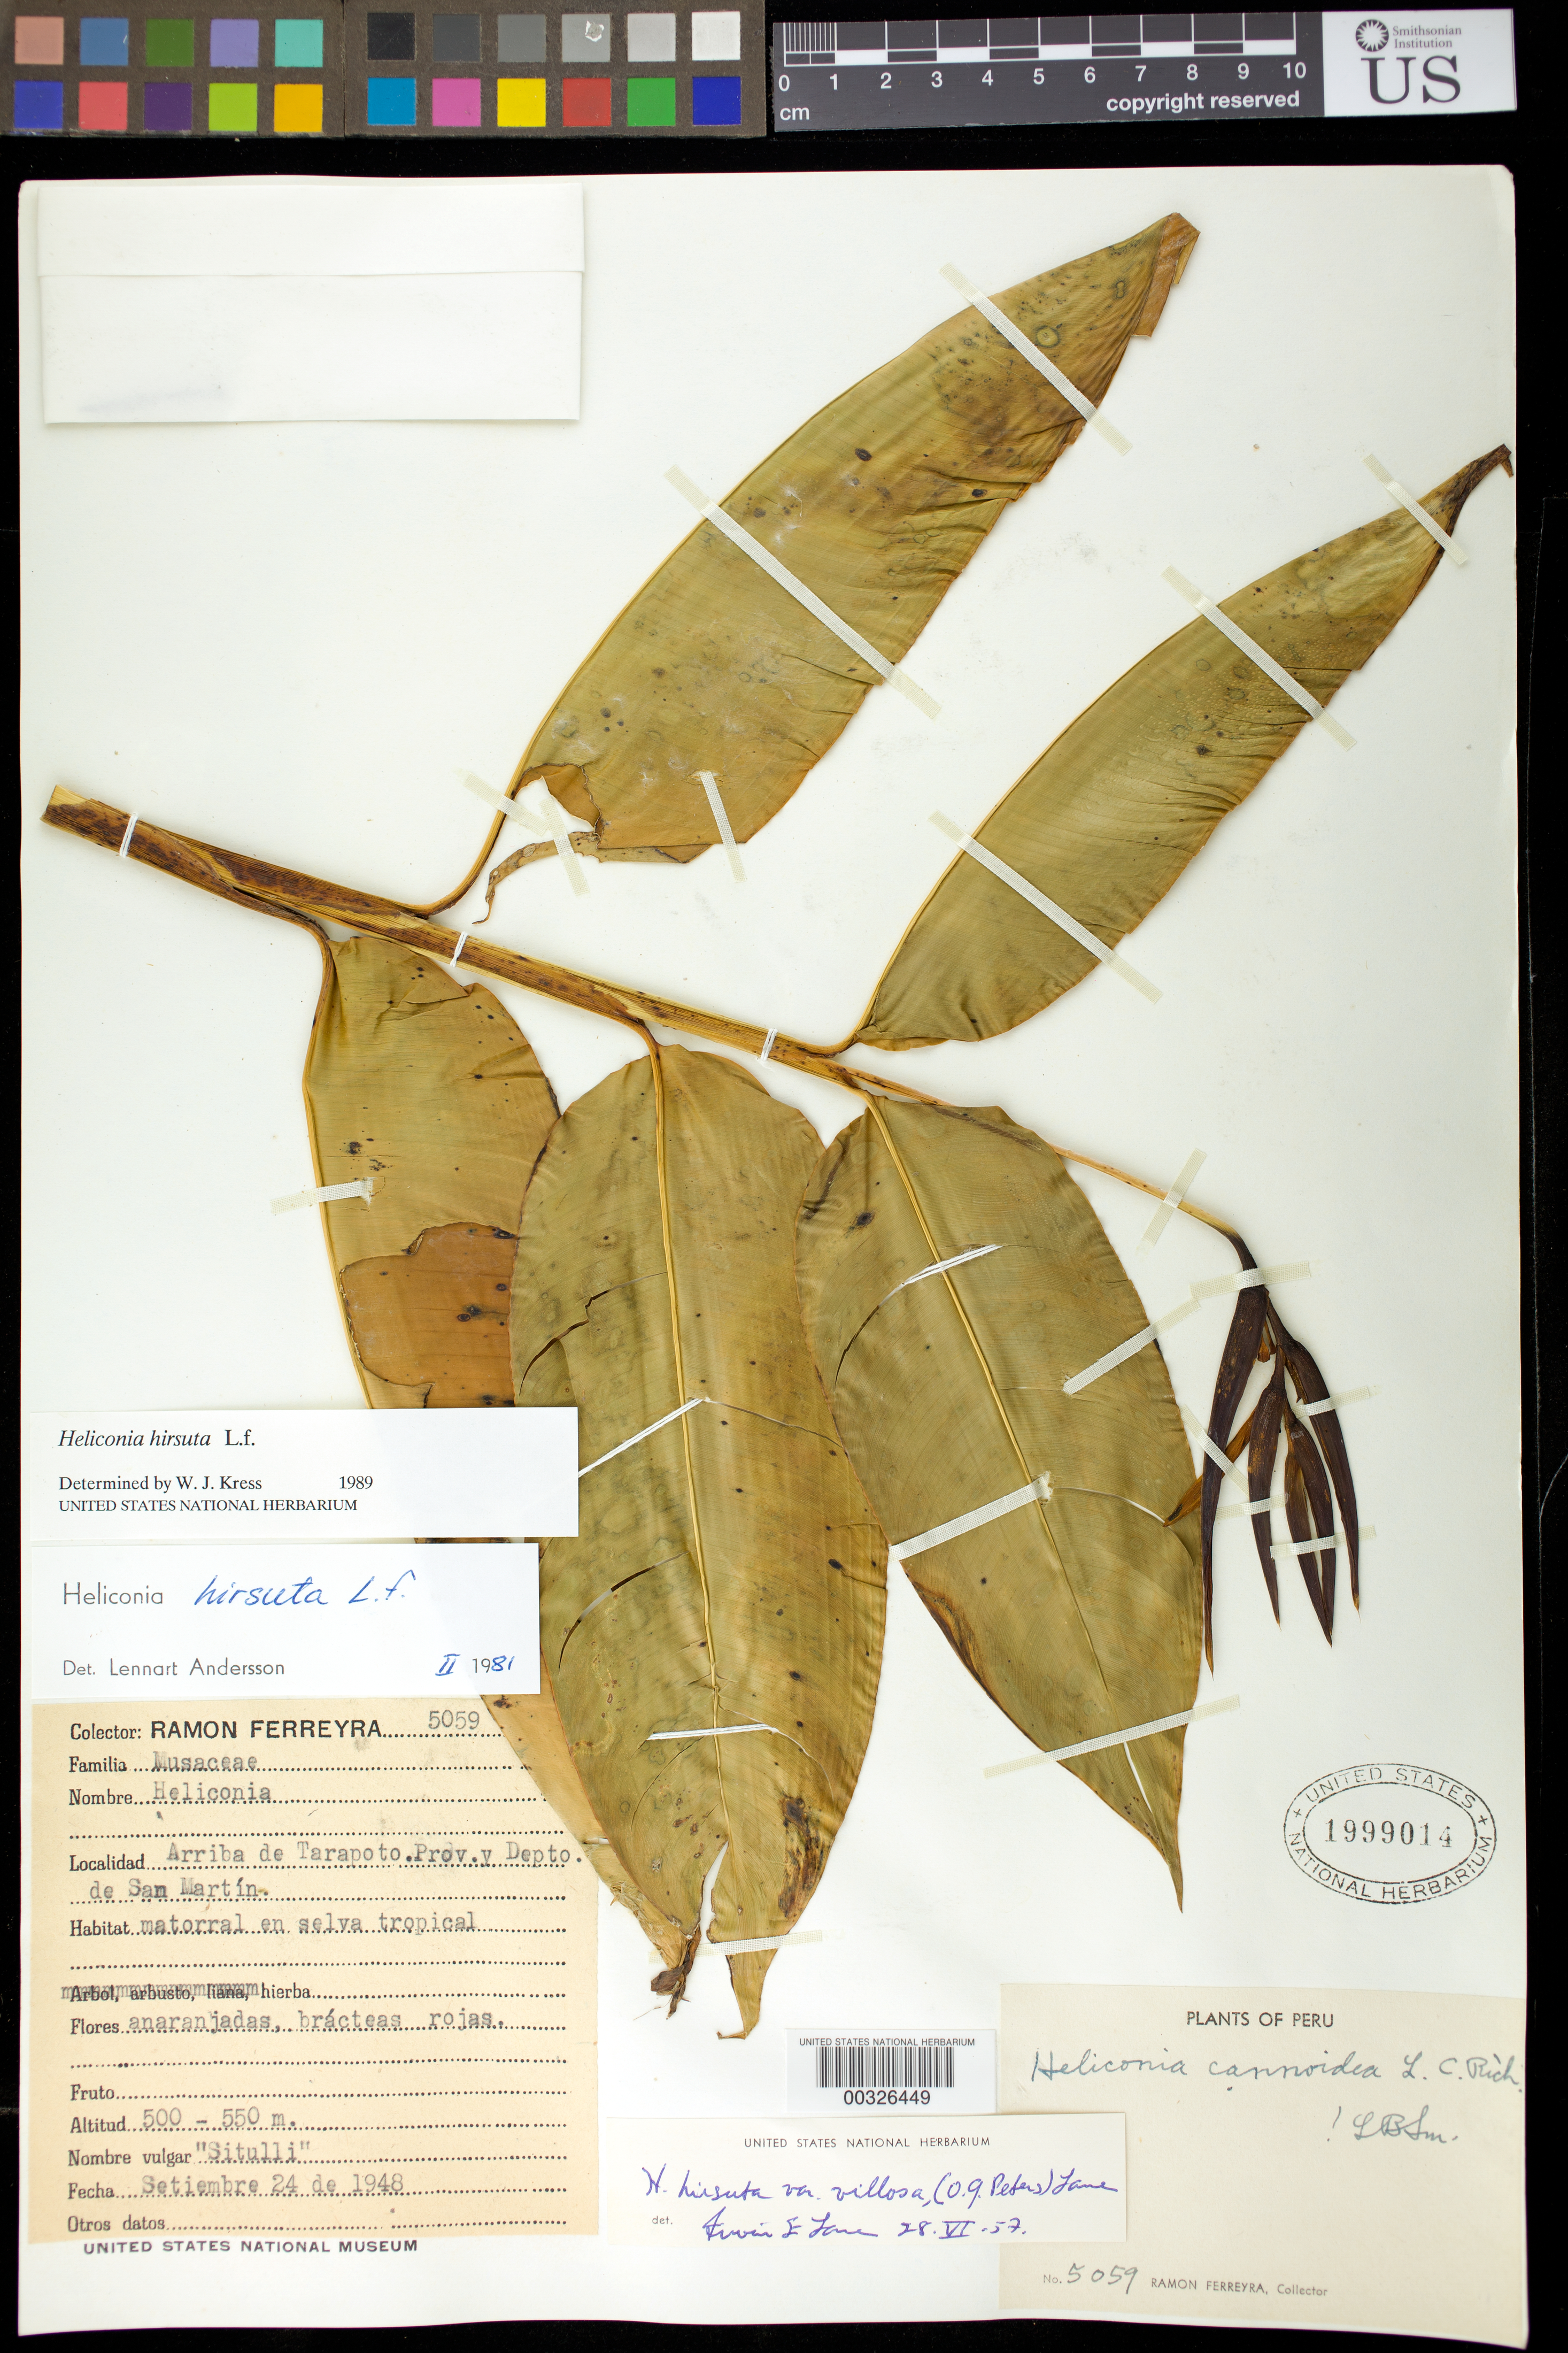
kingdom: Plantae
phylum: Tracheophyta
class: Liliopsida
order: Zingiberales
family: Heliconiaceae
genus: Heliconia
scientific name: Heliconia hirsuta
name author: L. f.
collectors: R. A. Ferreyra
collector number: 5059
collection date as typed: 24 Sep 1948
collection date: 1948-09-24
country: Peru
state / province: San Martín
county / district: San Martín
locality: Above tarapoto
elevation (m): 500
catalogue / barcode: US 1999014